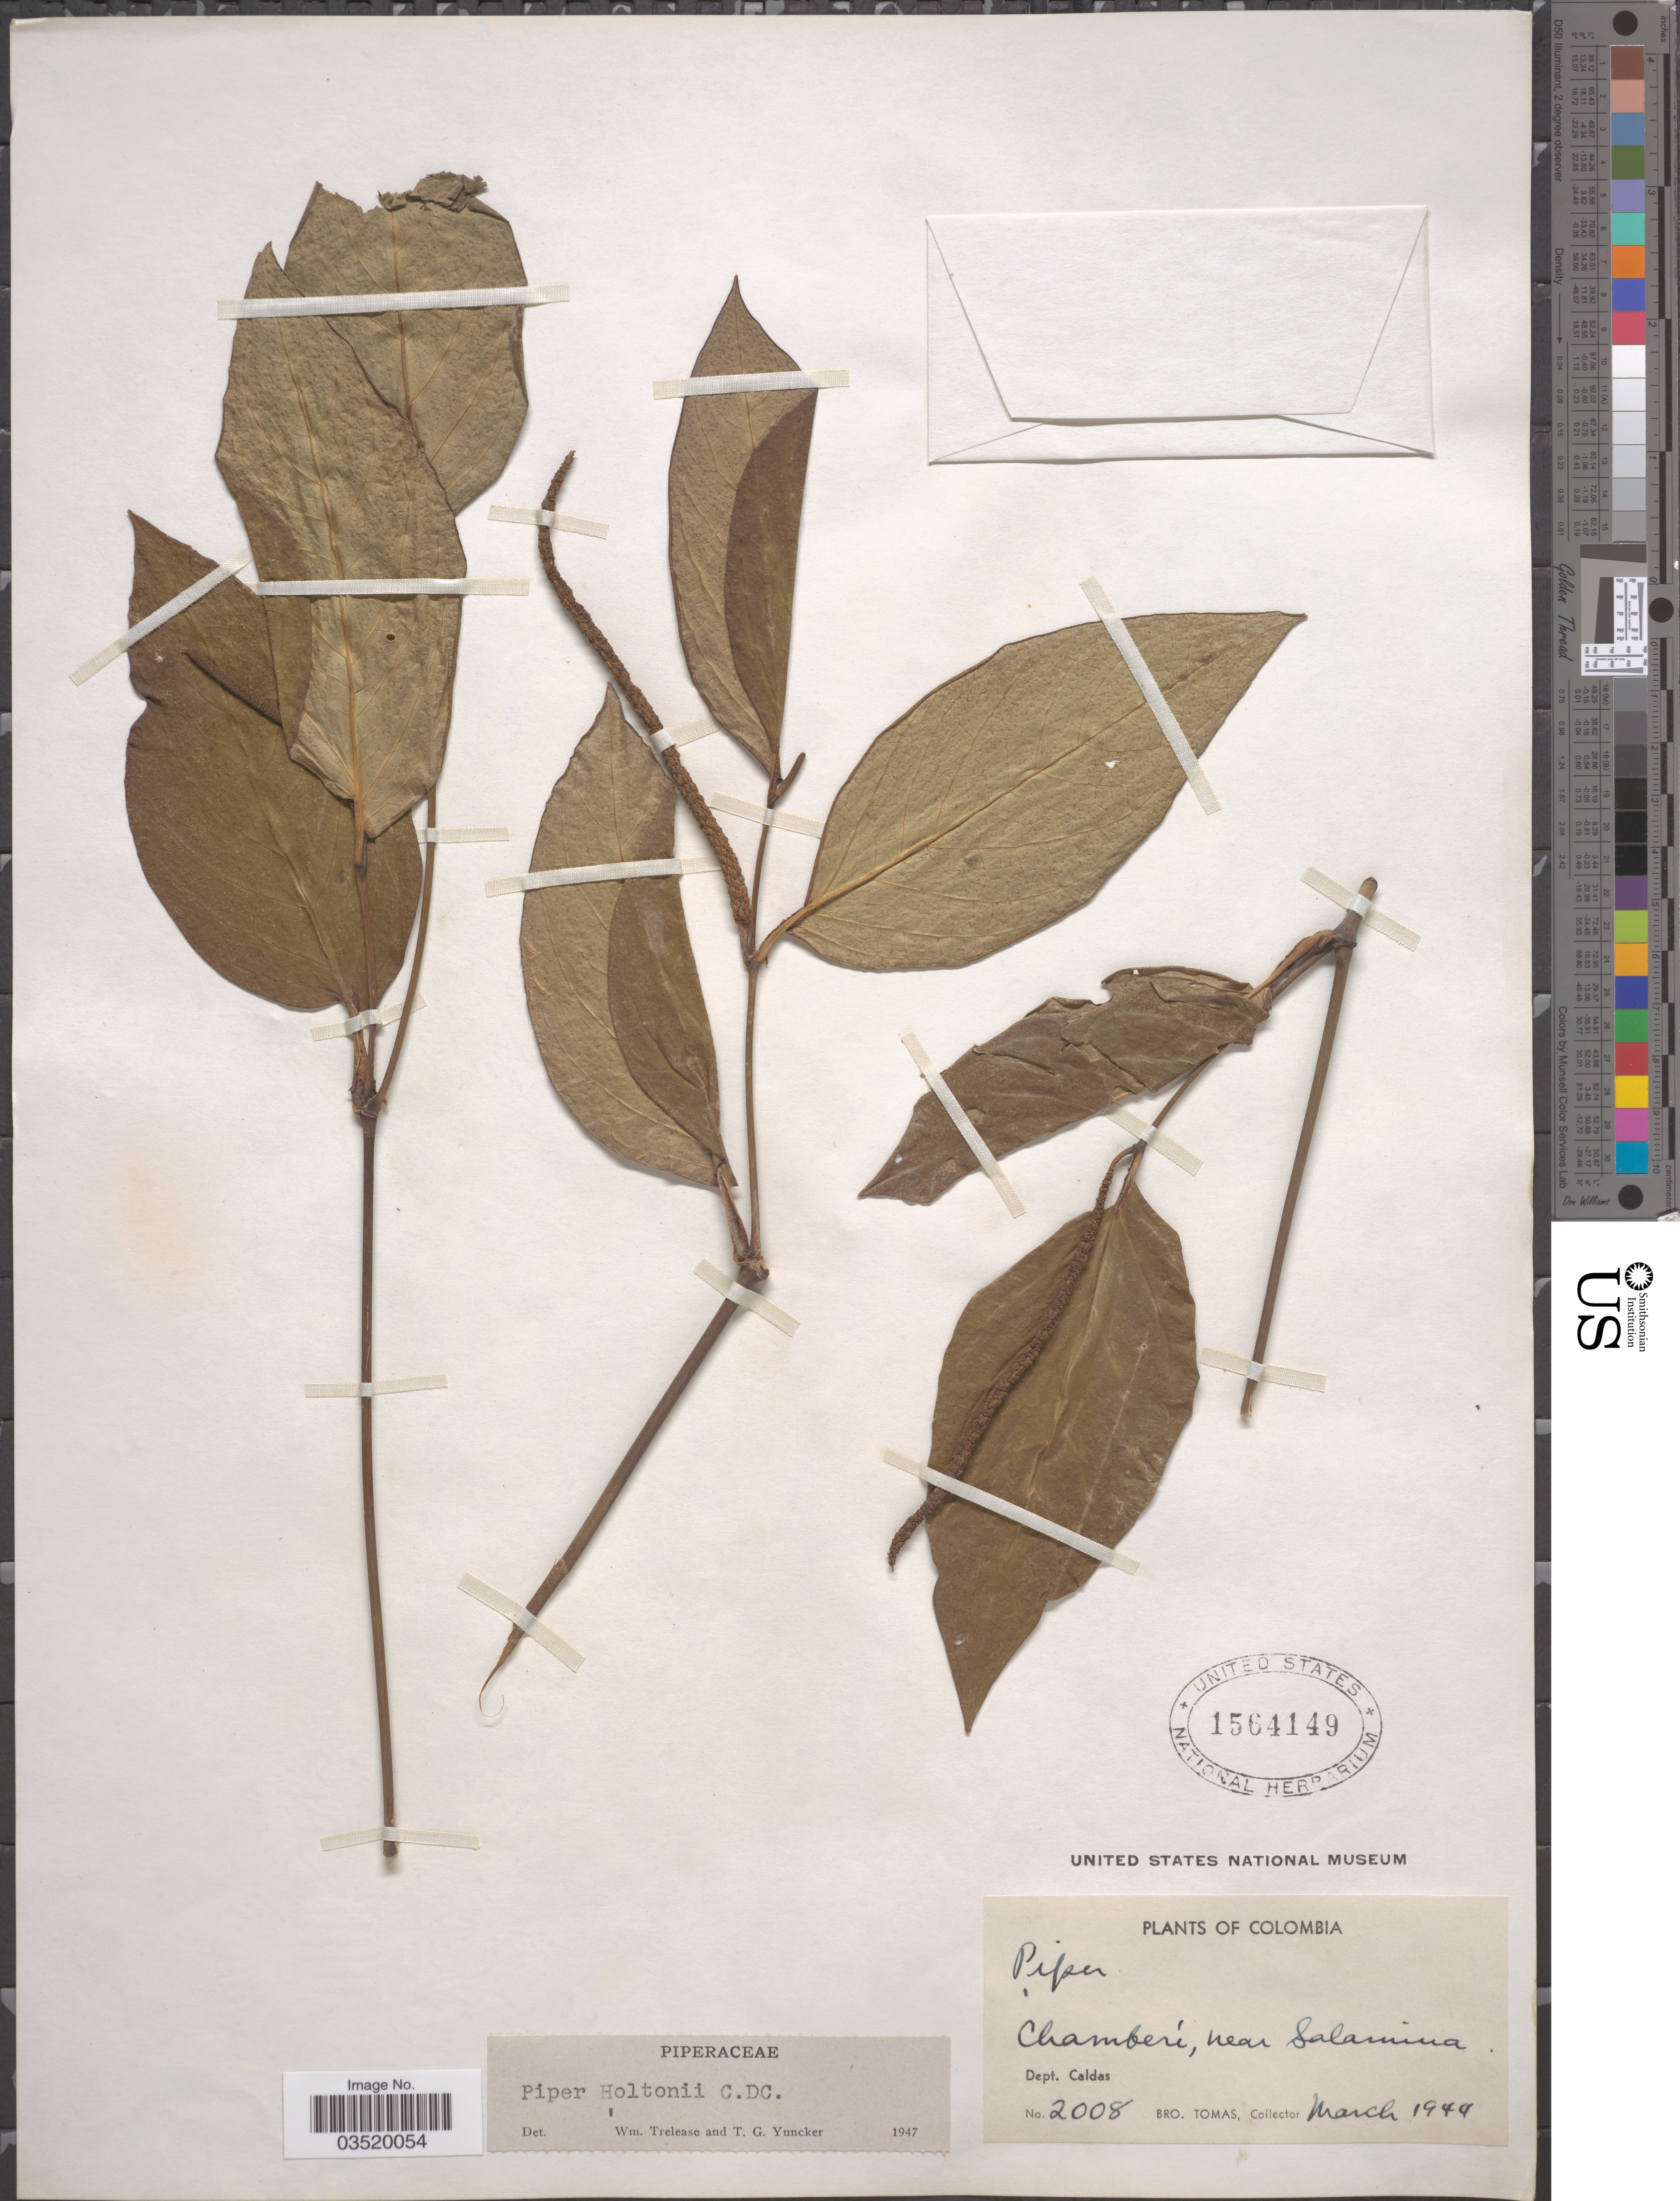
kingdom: Plantae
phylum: Tracheophyta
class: Magnoliopsida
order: Piperales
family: Piperaceae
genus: Piper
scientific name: Piper holtonii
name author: Trel.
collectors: B. Tomas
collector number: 2008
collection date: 1944-03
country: Colombia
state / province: Caldas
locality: Chamberé, near Salamina. Dept. Caldas.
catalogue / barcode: US 1564149